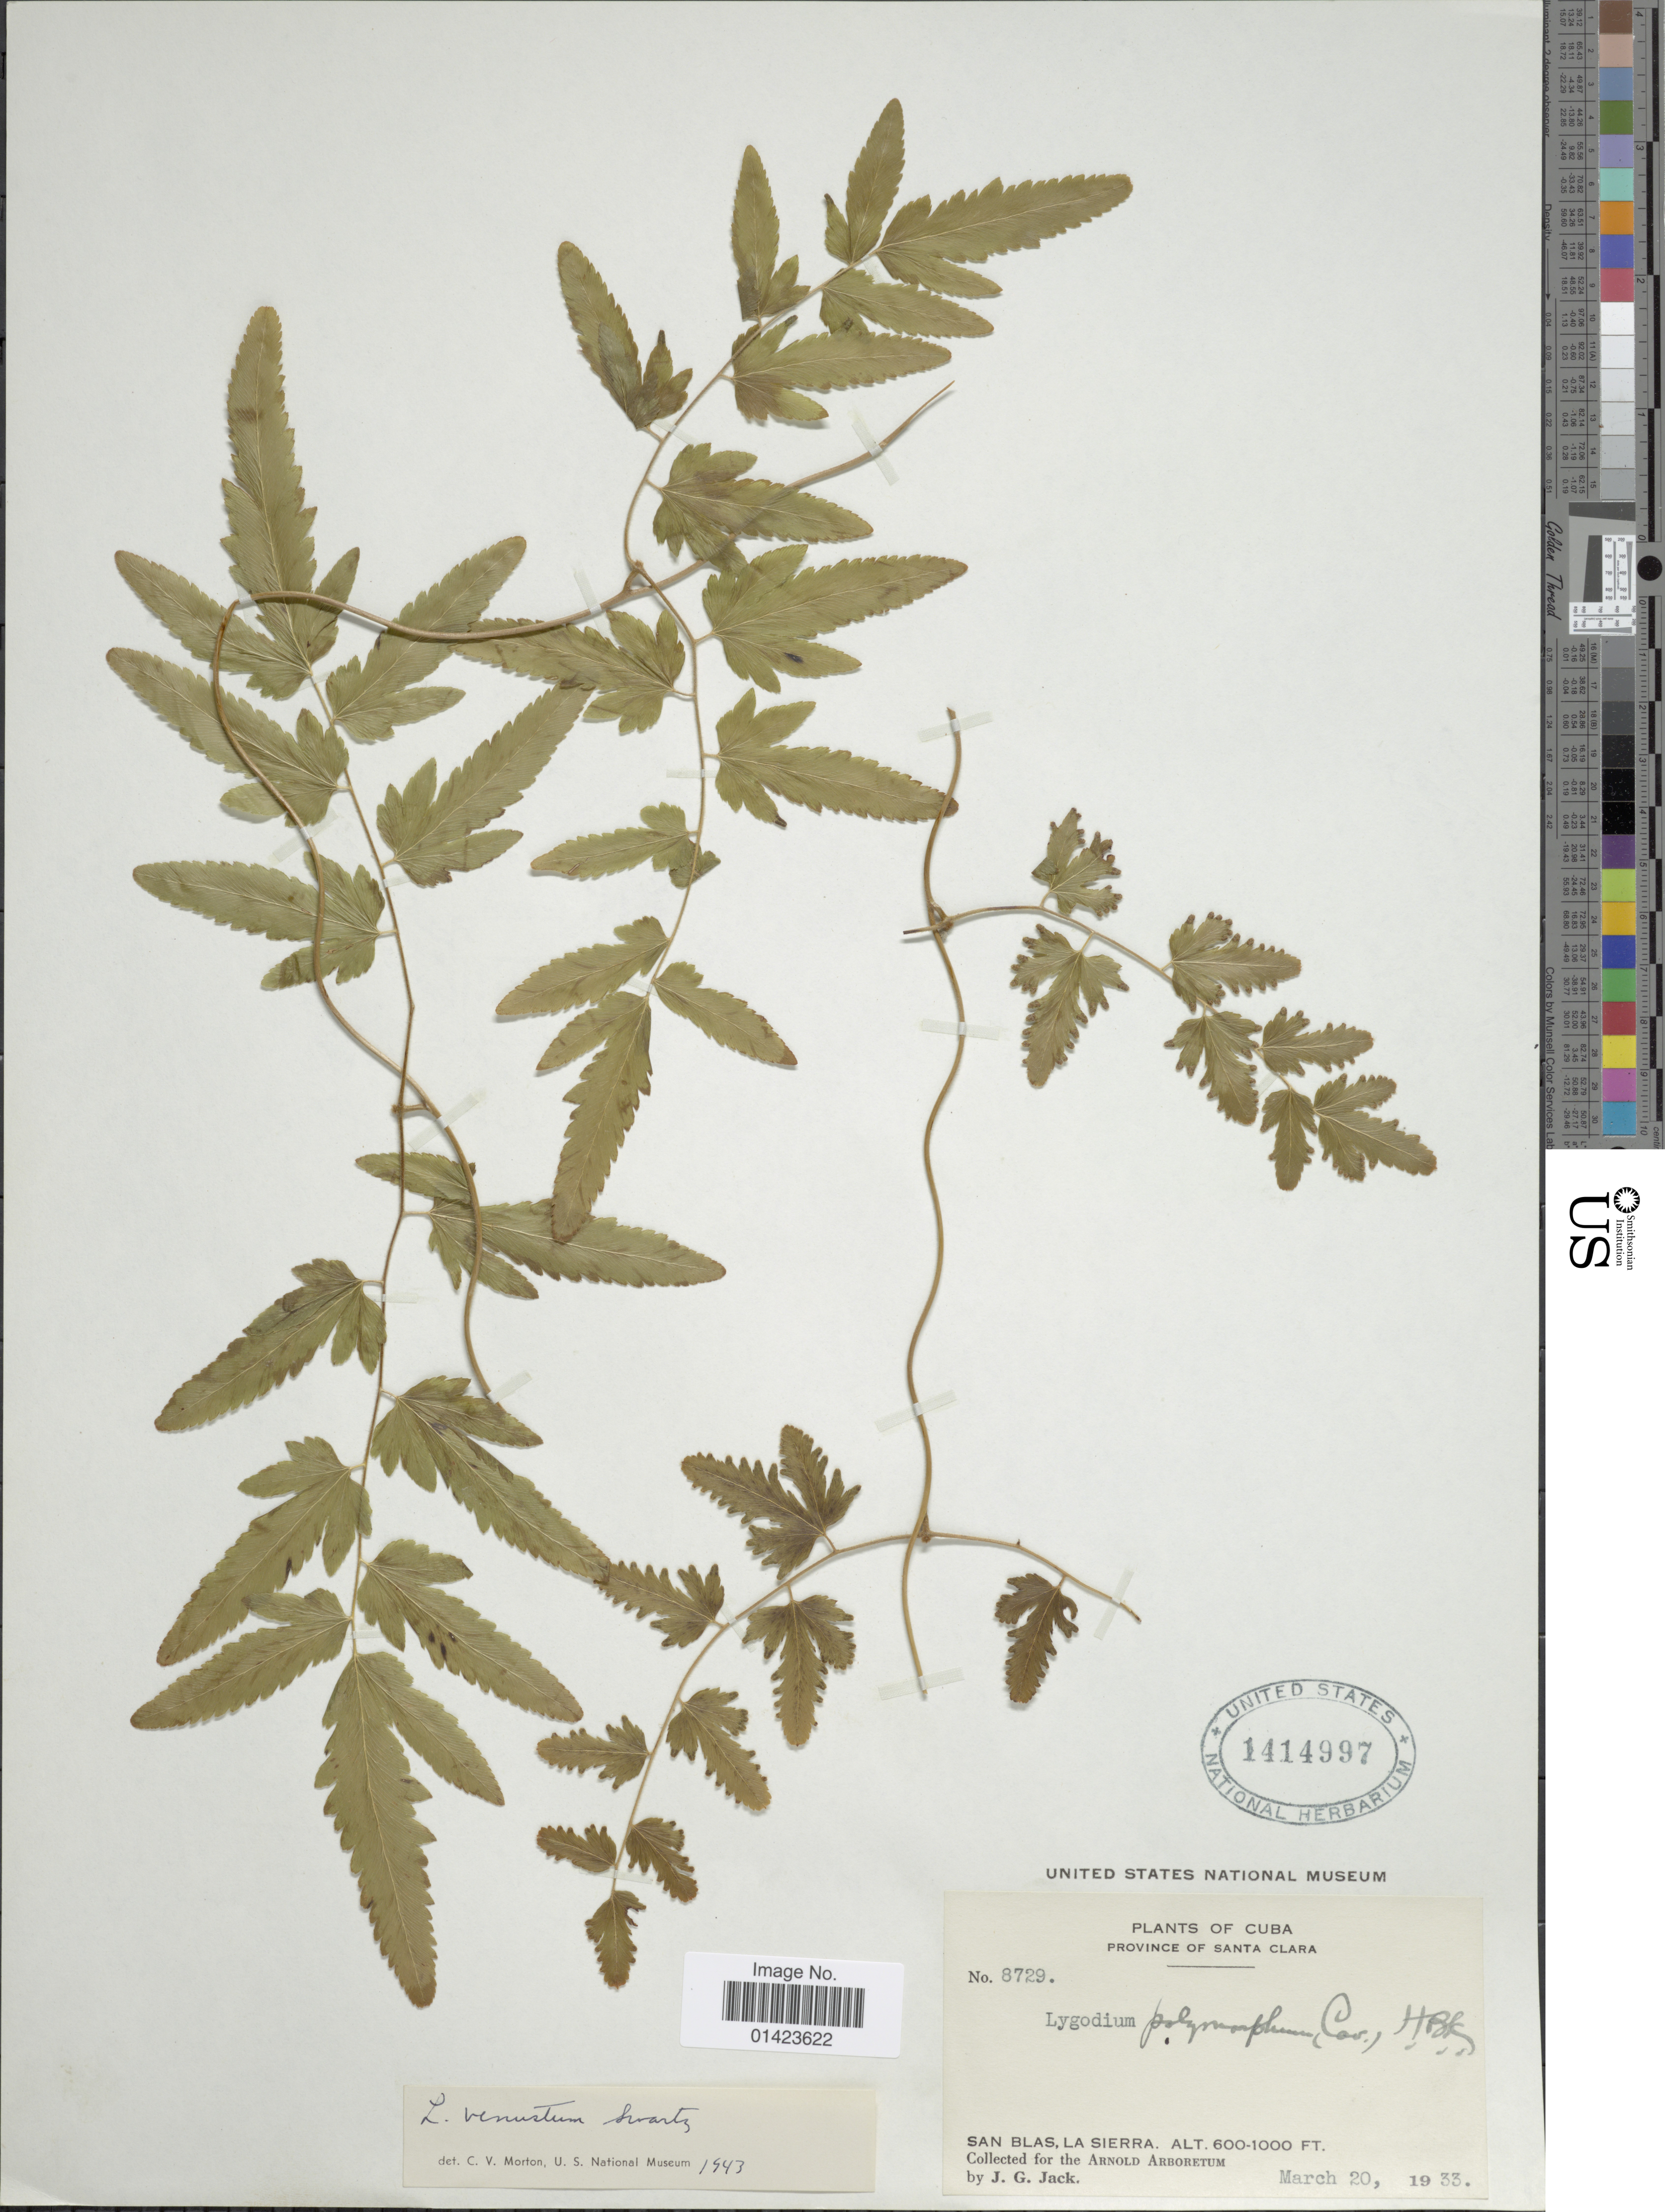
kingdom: Plantae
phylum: Tracheophyta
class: Polypodiopsida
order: Schizaeales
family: Lygodiaceae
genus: Lygodium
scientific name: Lygodium venustum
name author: Sw.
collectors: J. G. Jack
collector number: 8729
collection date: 1933-03-20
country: Panama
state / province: Kuna Yala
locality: Province of Santa Clara, San Blas, La Sierra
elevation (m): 183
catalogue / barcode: US 1414997